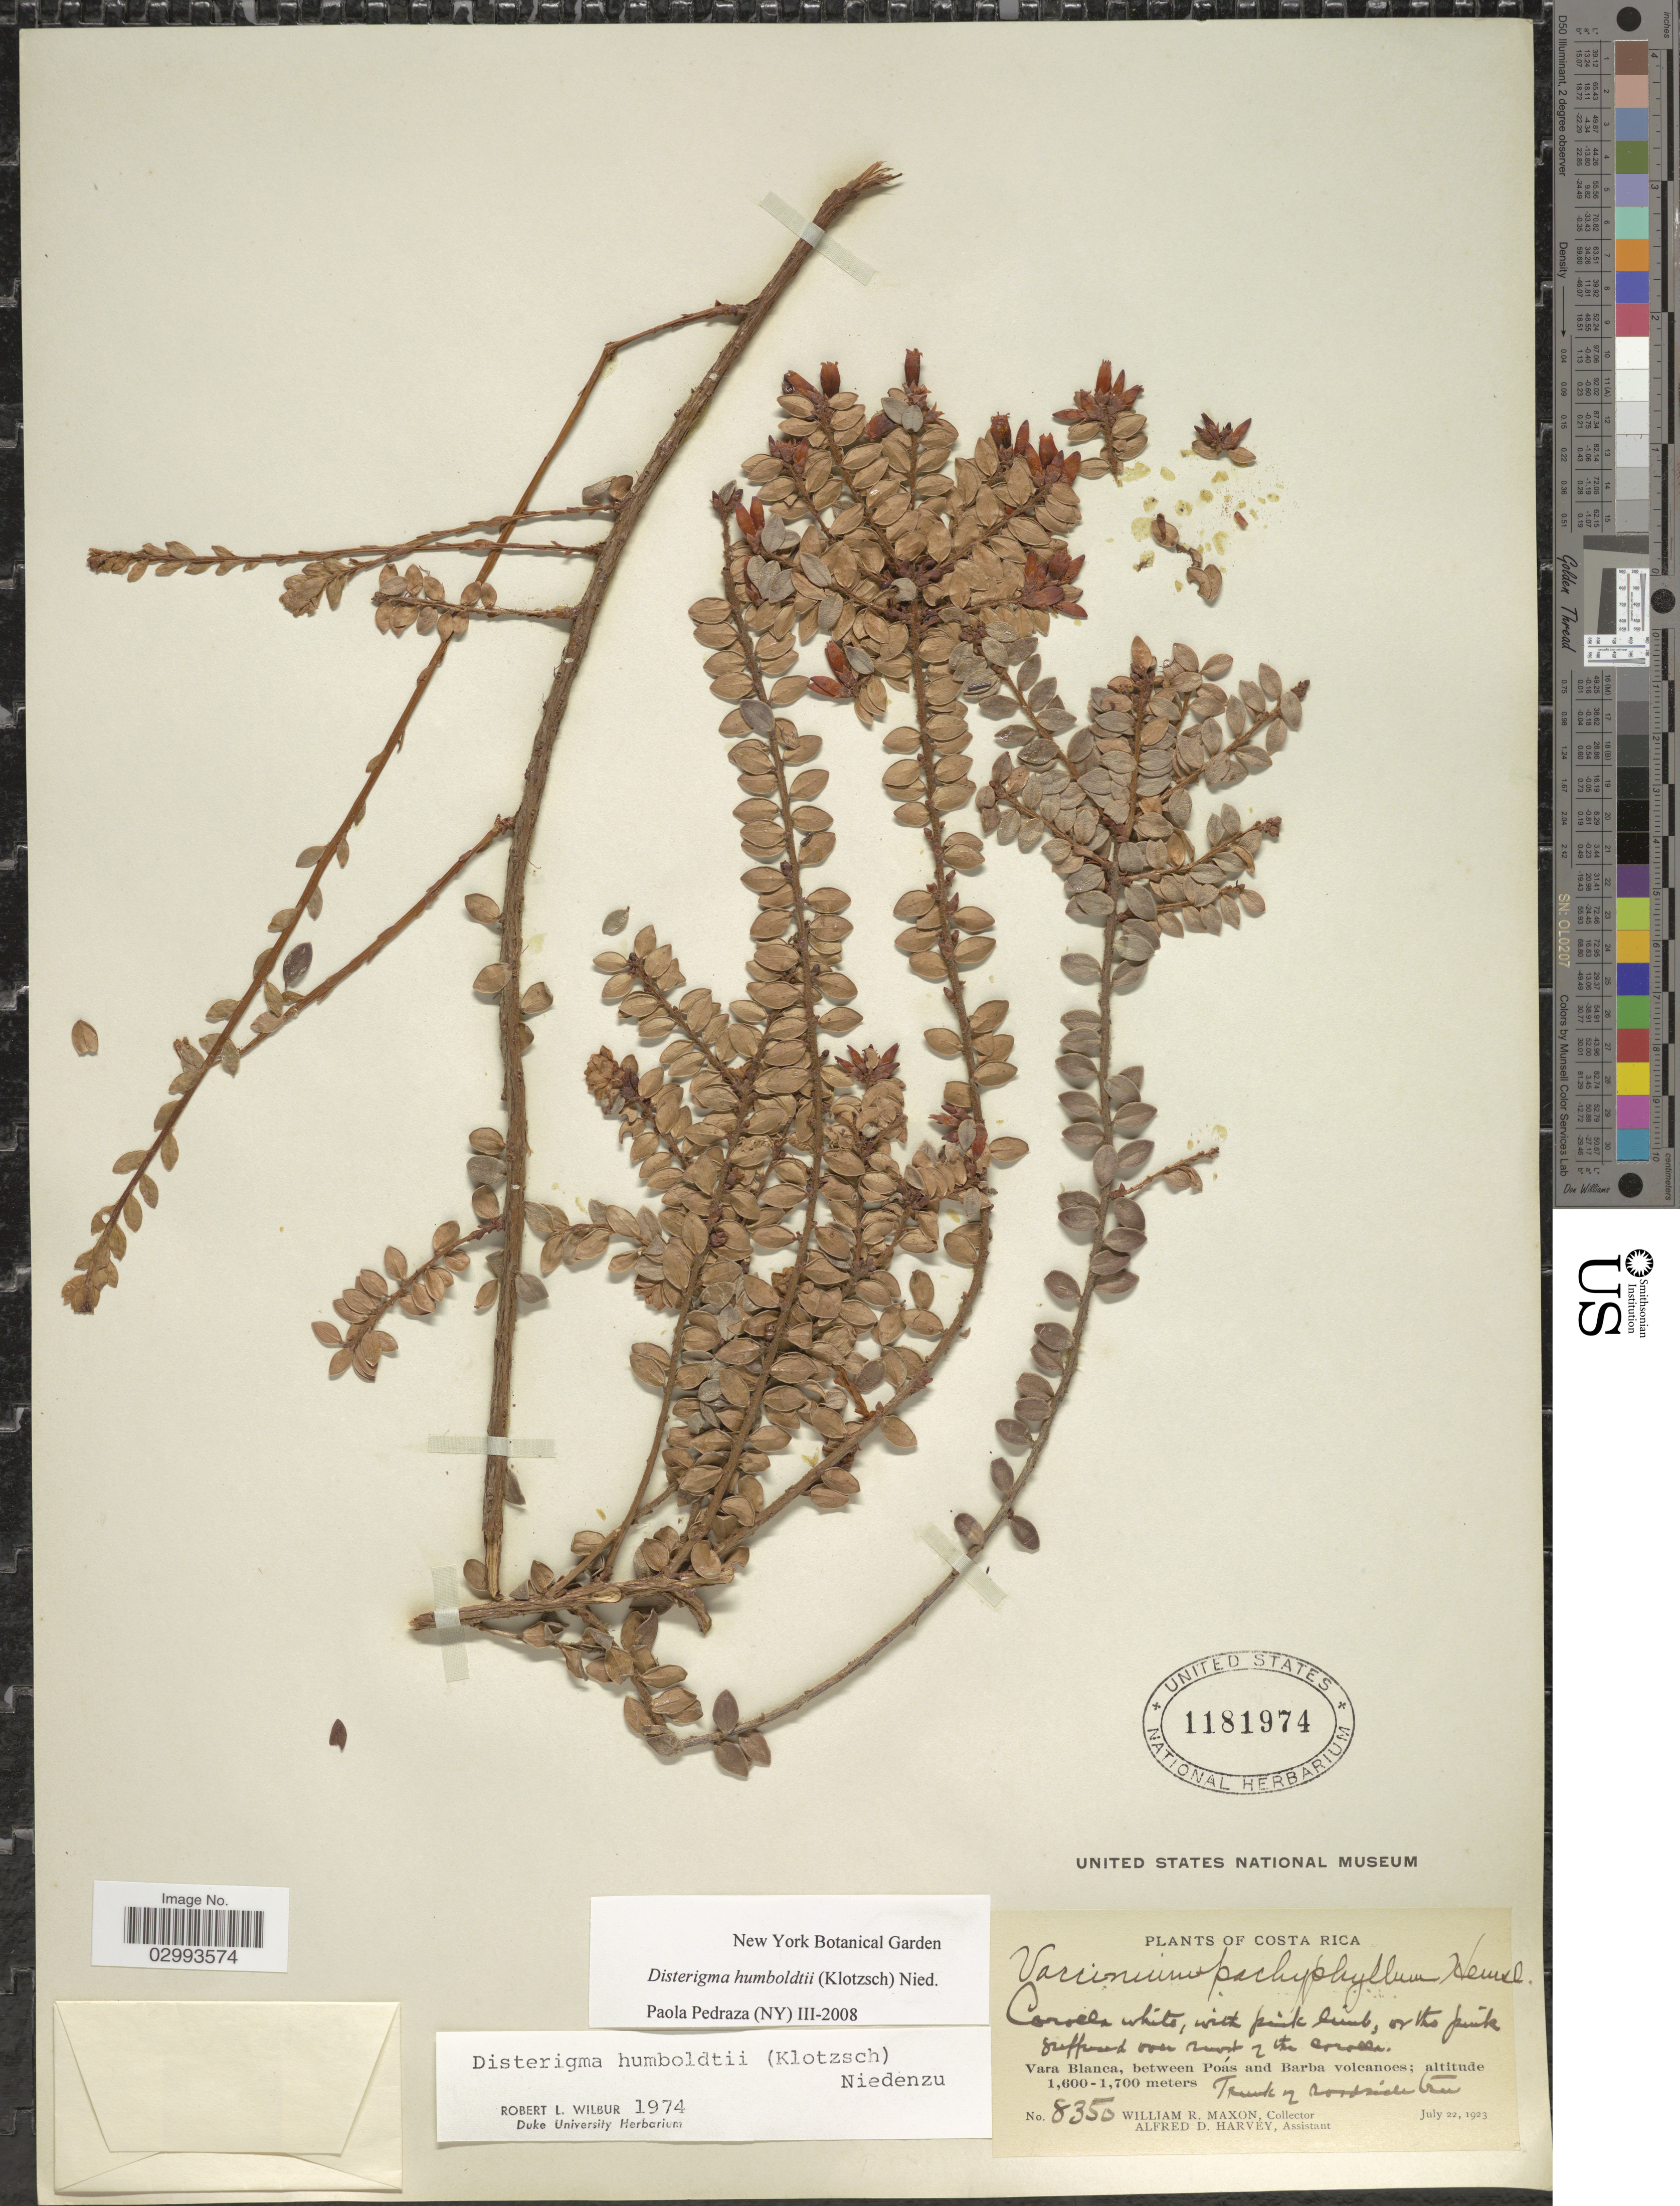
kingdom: Plantae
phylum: Tracheophyta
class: Magnoliopsida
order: Ericales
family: Ericaceae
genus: Disterigma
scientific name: Disterigma humboldtii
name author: (Klotzsch) Nied.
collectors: W. R. Maxon & A. D. Harvey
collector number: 8350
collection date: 1923-07-22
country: Costa Rica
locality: Vara Blanca, between Poás and Barba volcanoes. Trunk of roadside tree.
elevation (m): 1600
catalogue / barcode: US 1181974